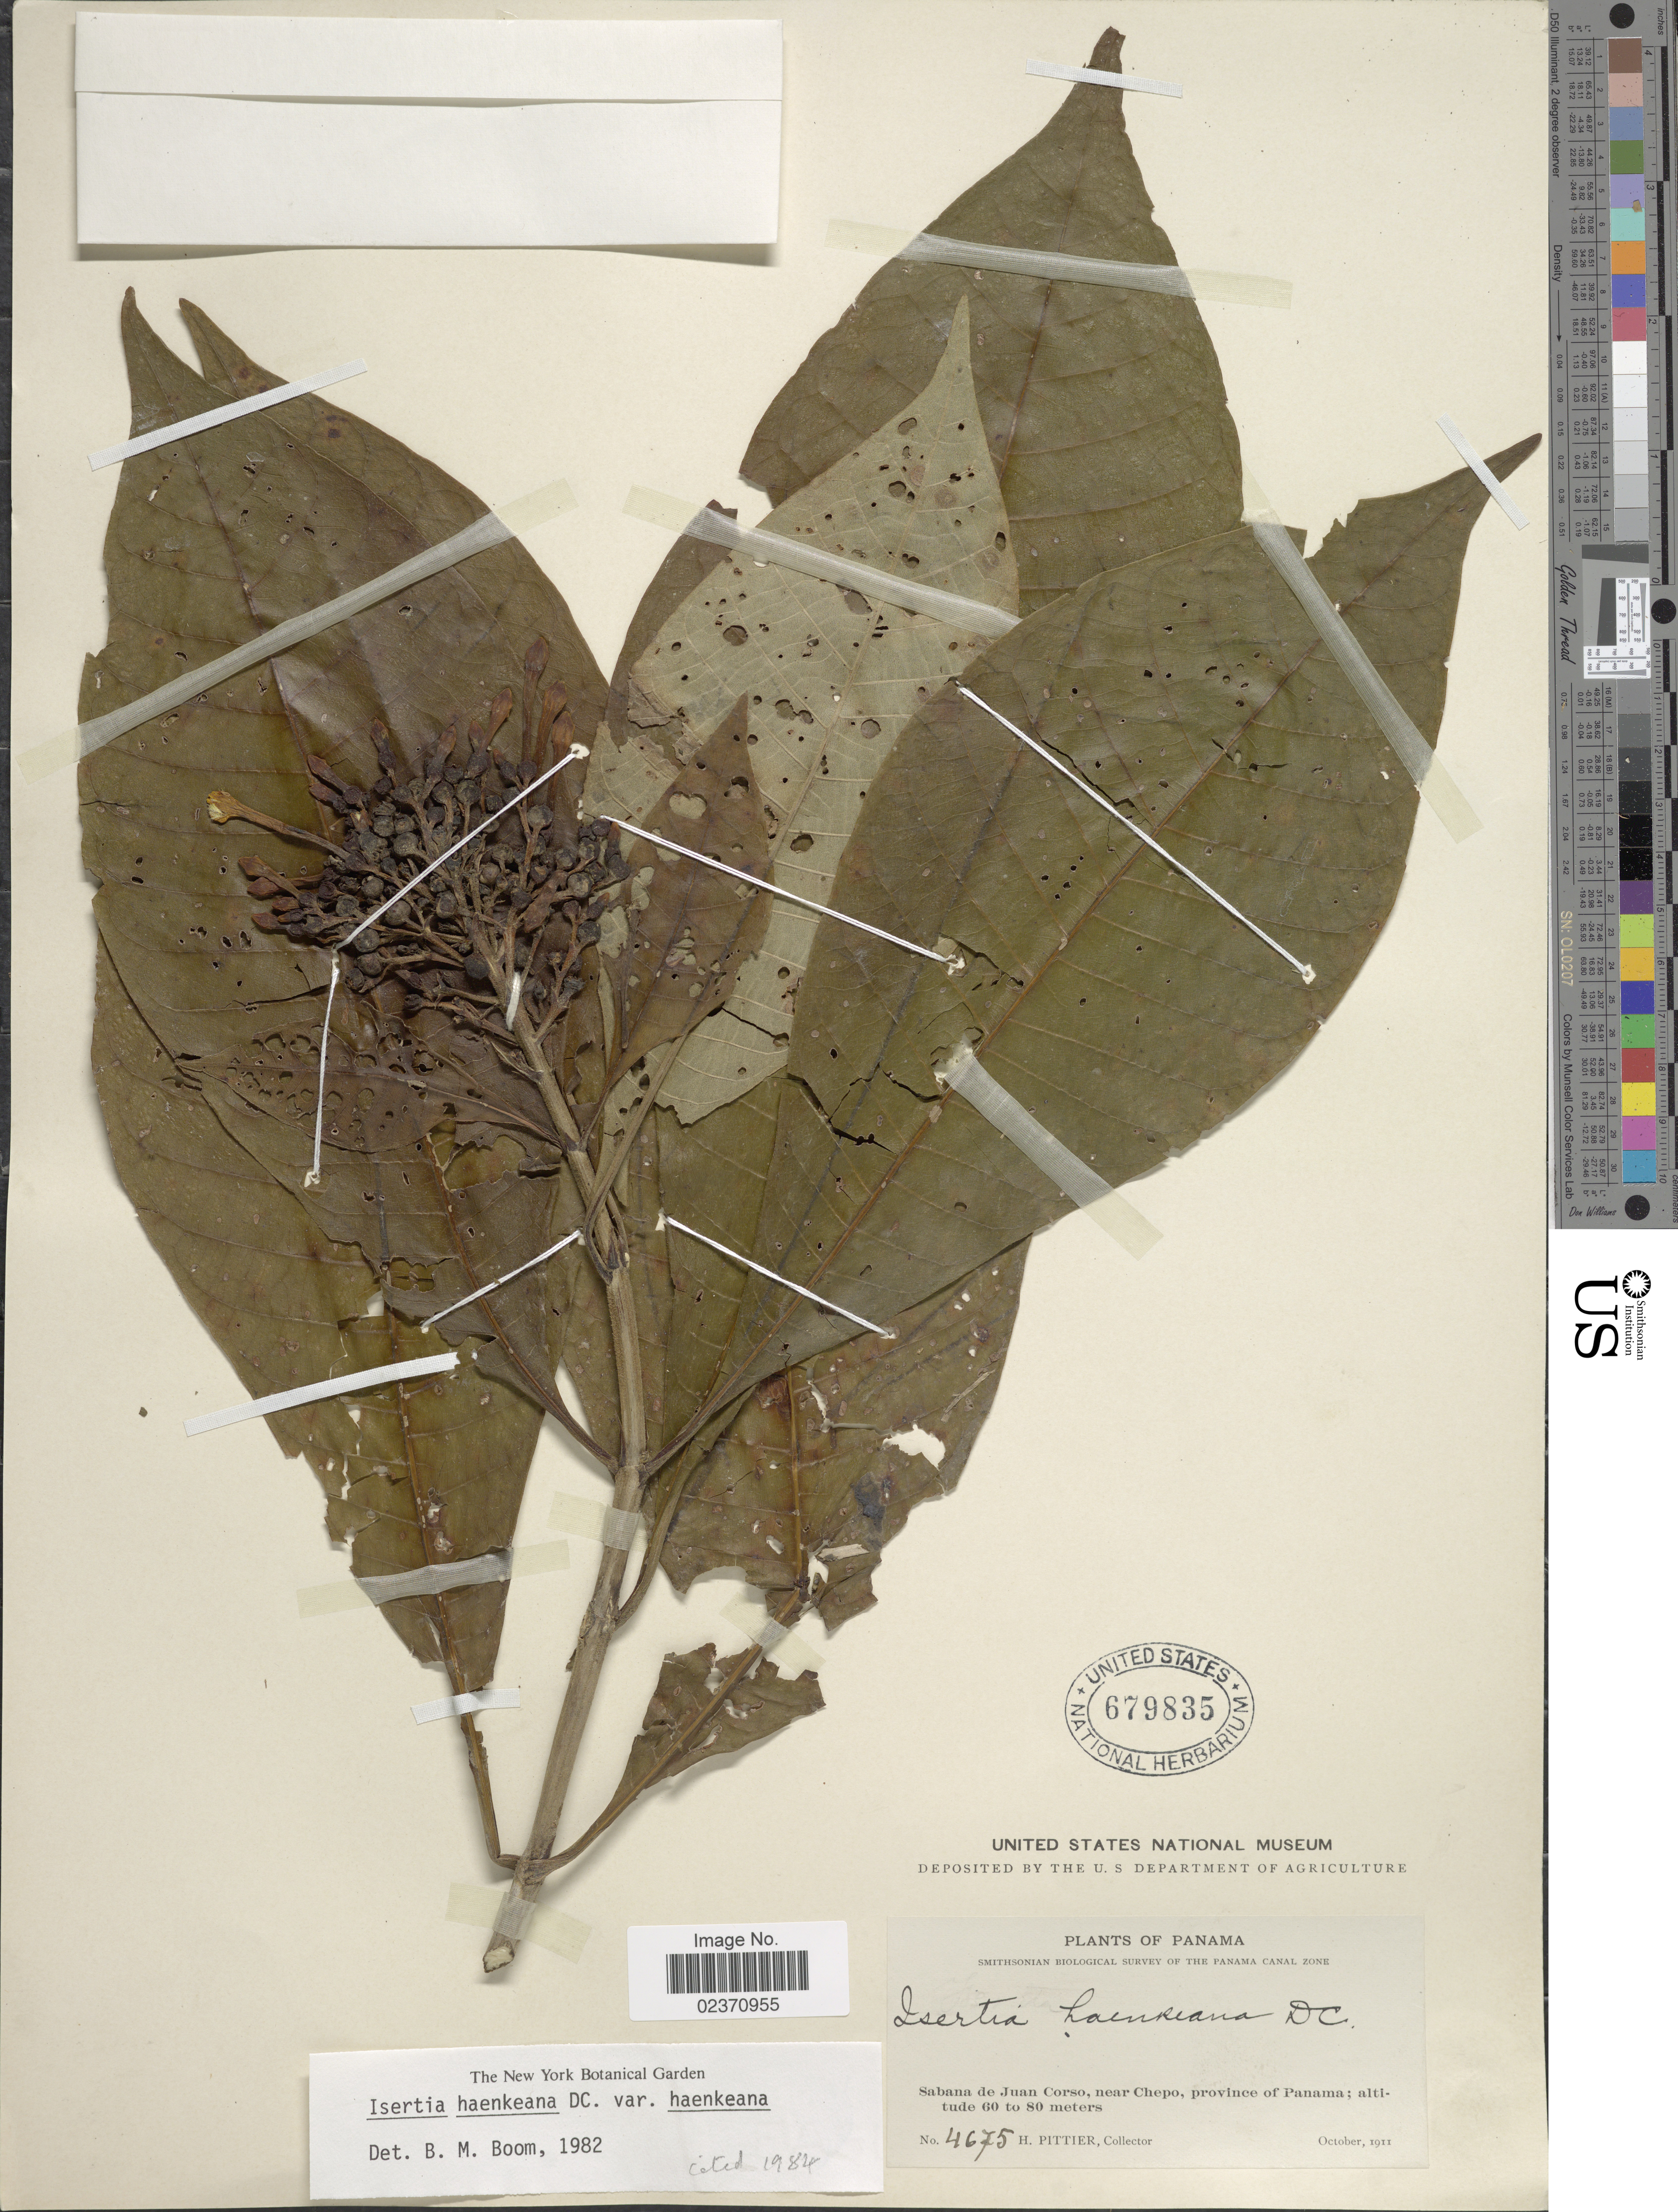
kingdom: Plantae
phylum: Tracheophyta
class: Magnoliopsida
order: Gentianales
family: Rubiaceae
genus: Isertia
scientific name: Isertia haenkeana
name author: DC.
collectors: H. F. Pittier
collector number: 4675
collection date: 1911-10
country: Panama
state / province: Panamá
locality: The Panama Canal Zone, Sabana de Juan Corso, near Chepo, The Panama Canal Zone.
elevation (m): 60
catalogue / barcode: US 679835